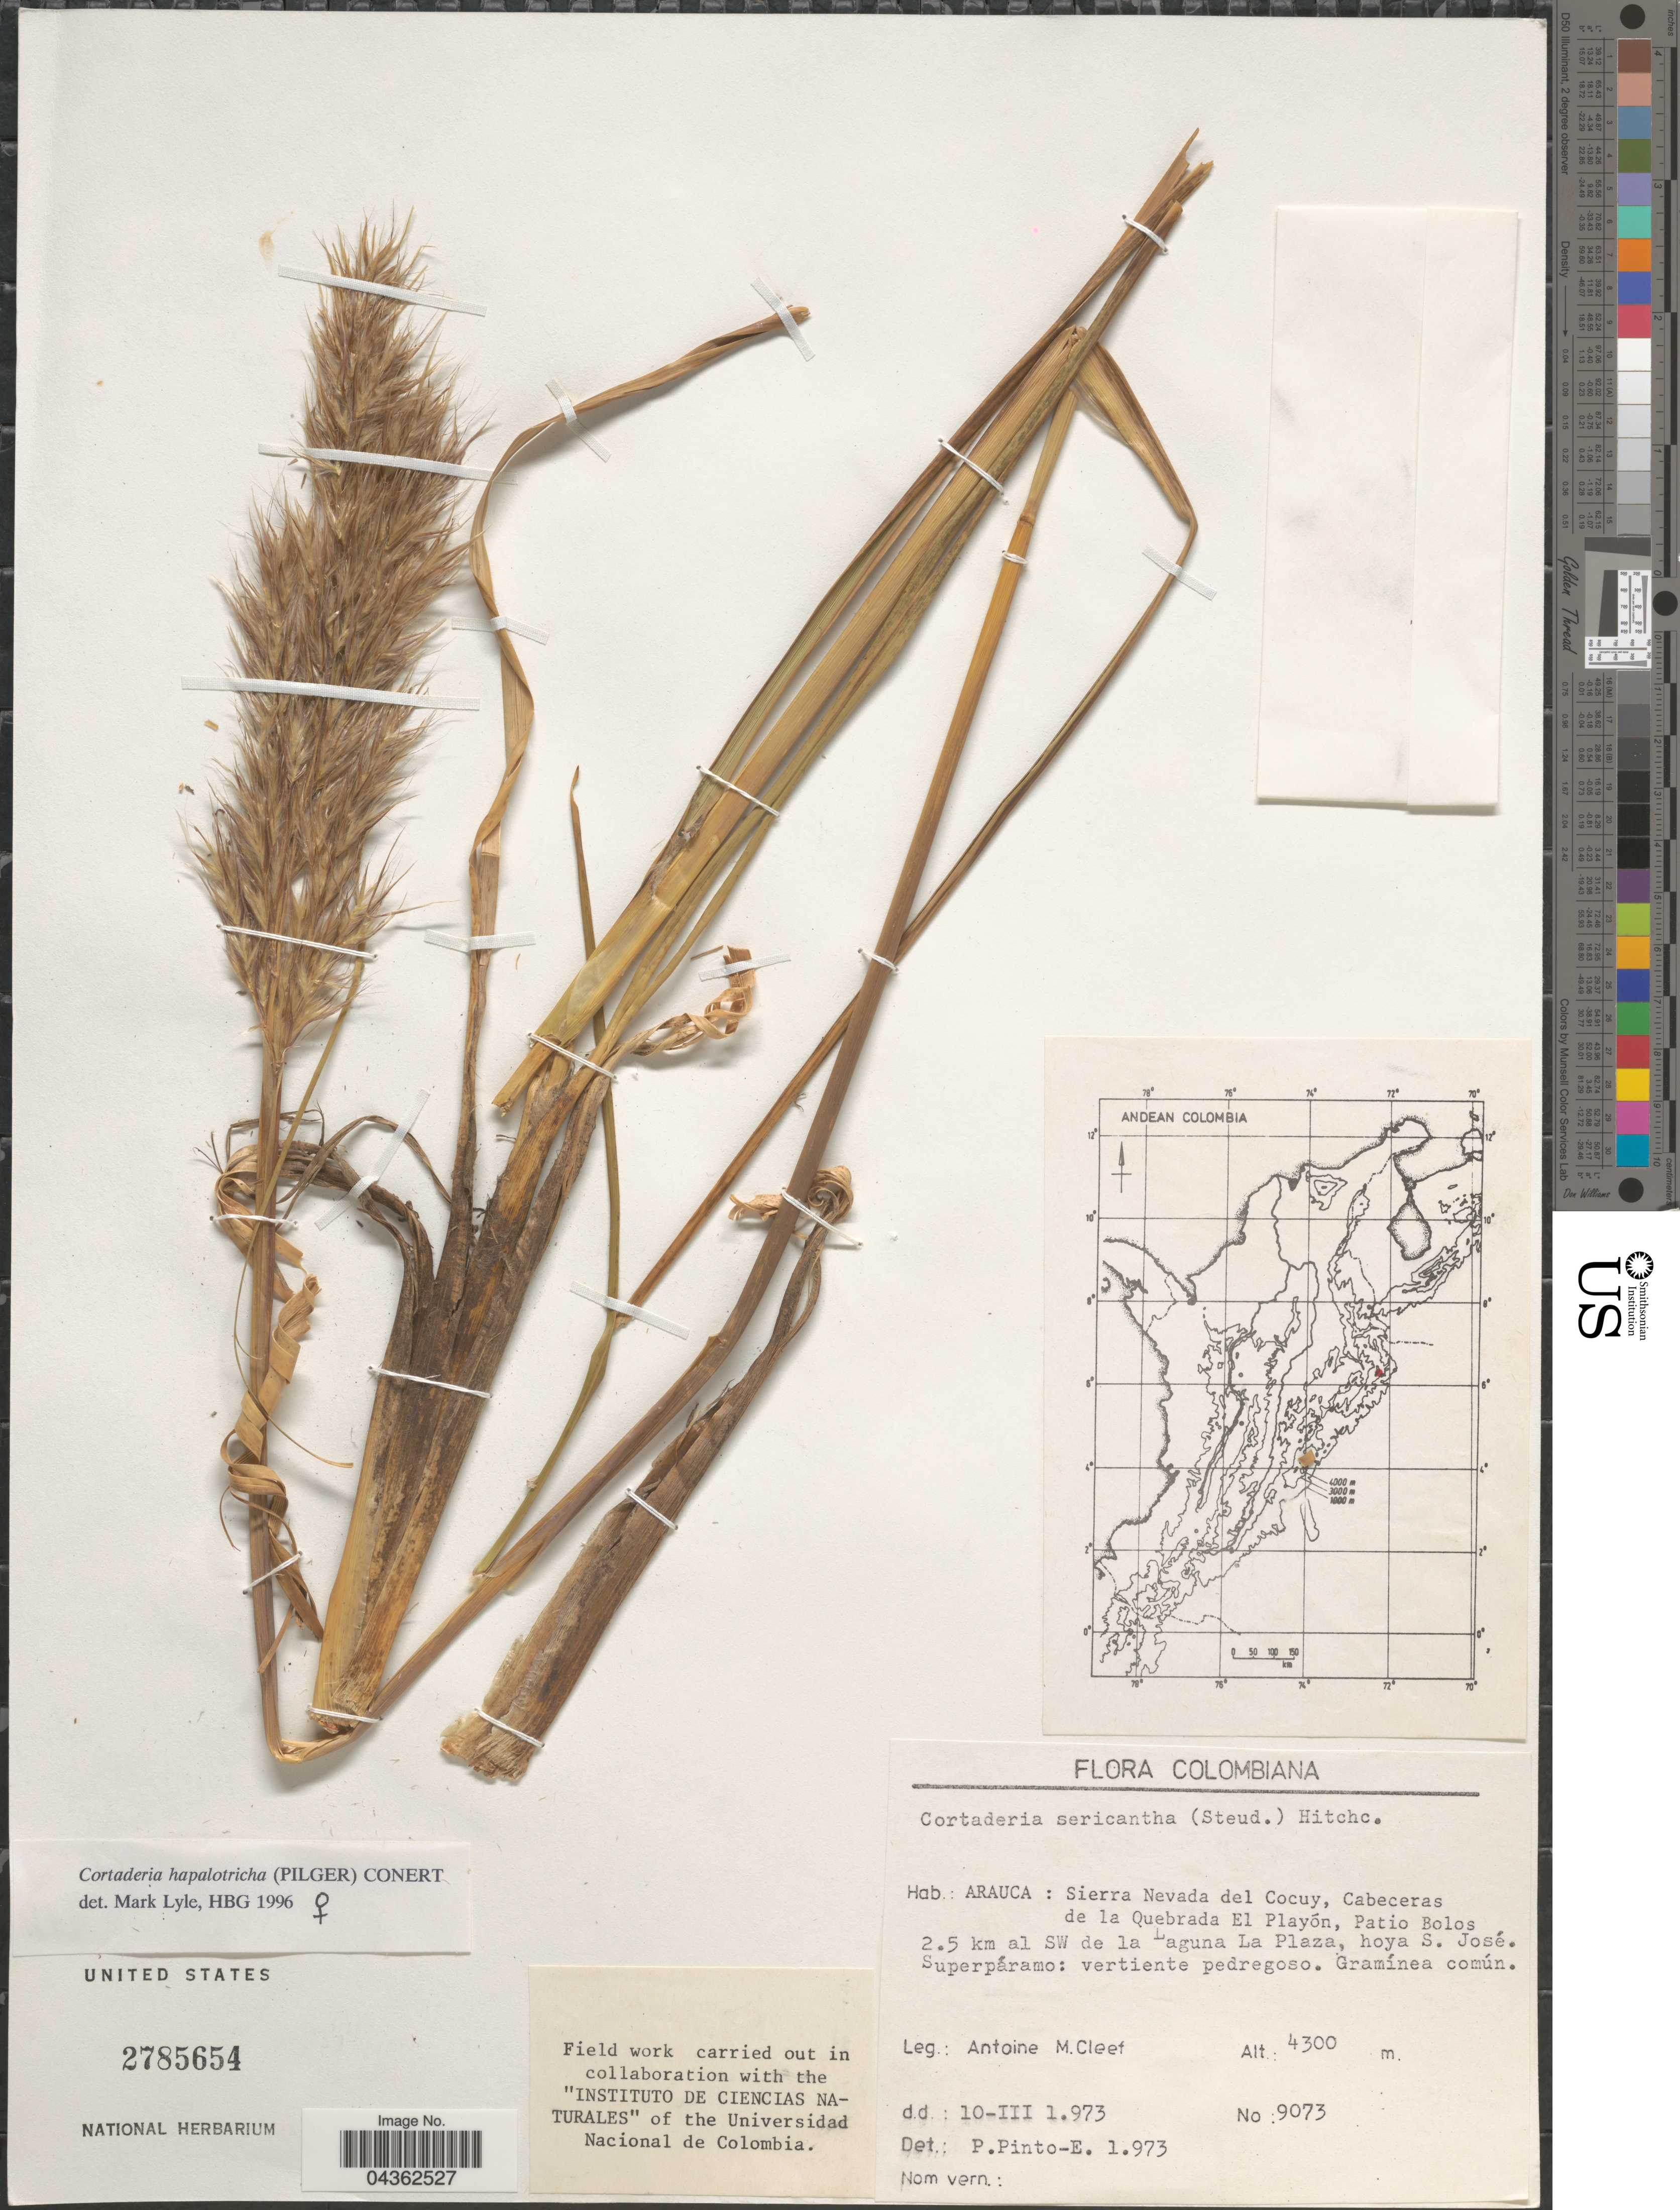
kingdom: Plantae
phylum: Tracheophyta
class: Liliopsida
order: Poales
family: Poaceae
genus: Cortaderia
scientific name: Cortaderia hapalotricha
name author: (Pilg.) Conert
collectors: A. M. Cleef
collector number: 9073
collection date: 1973-03-10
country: Colombia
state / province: Arauca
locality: Sierra Nevada del Cocuy, Cabeceras de la Quebrada El Playón, Patio Bolos 2.5 km al SW de la Laguna La Plaza, hoya S. José.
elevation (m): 4300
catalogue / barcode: US 2785654